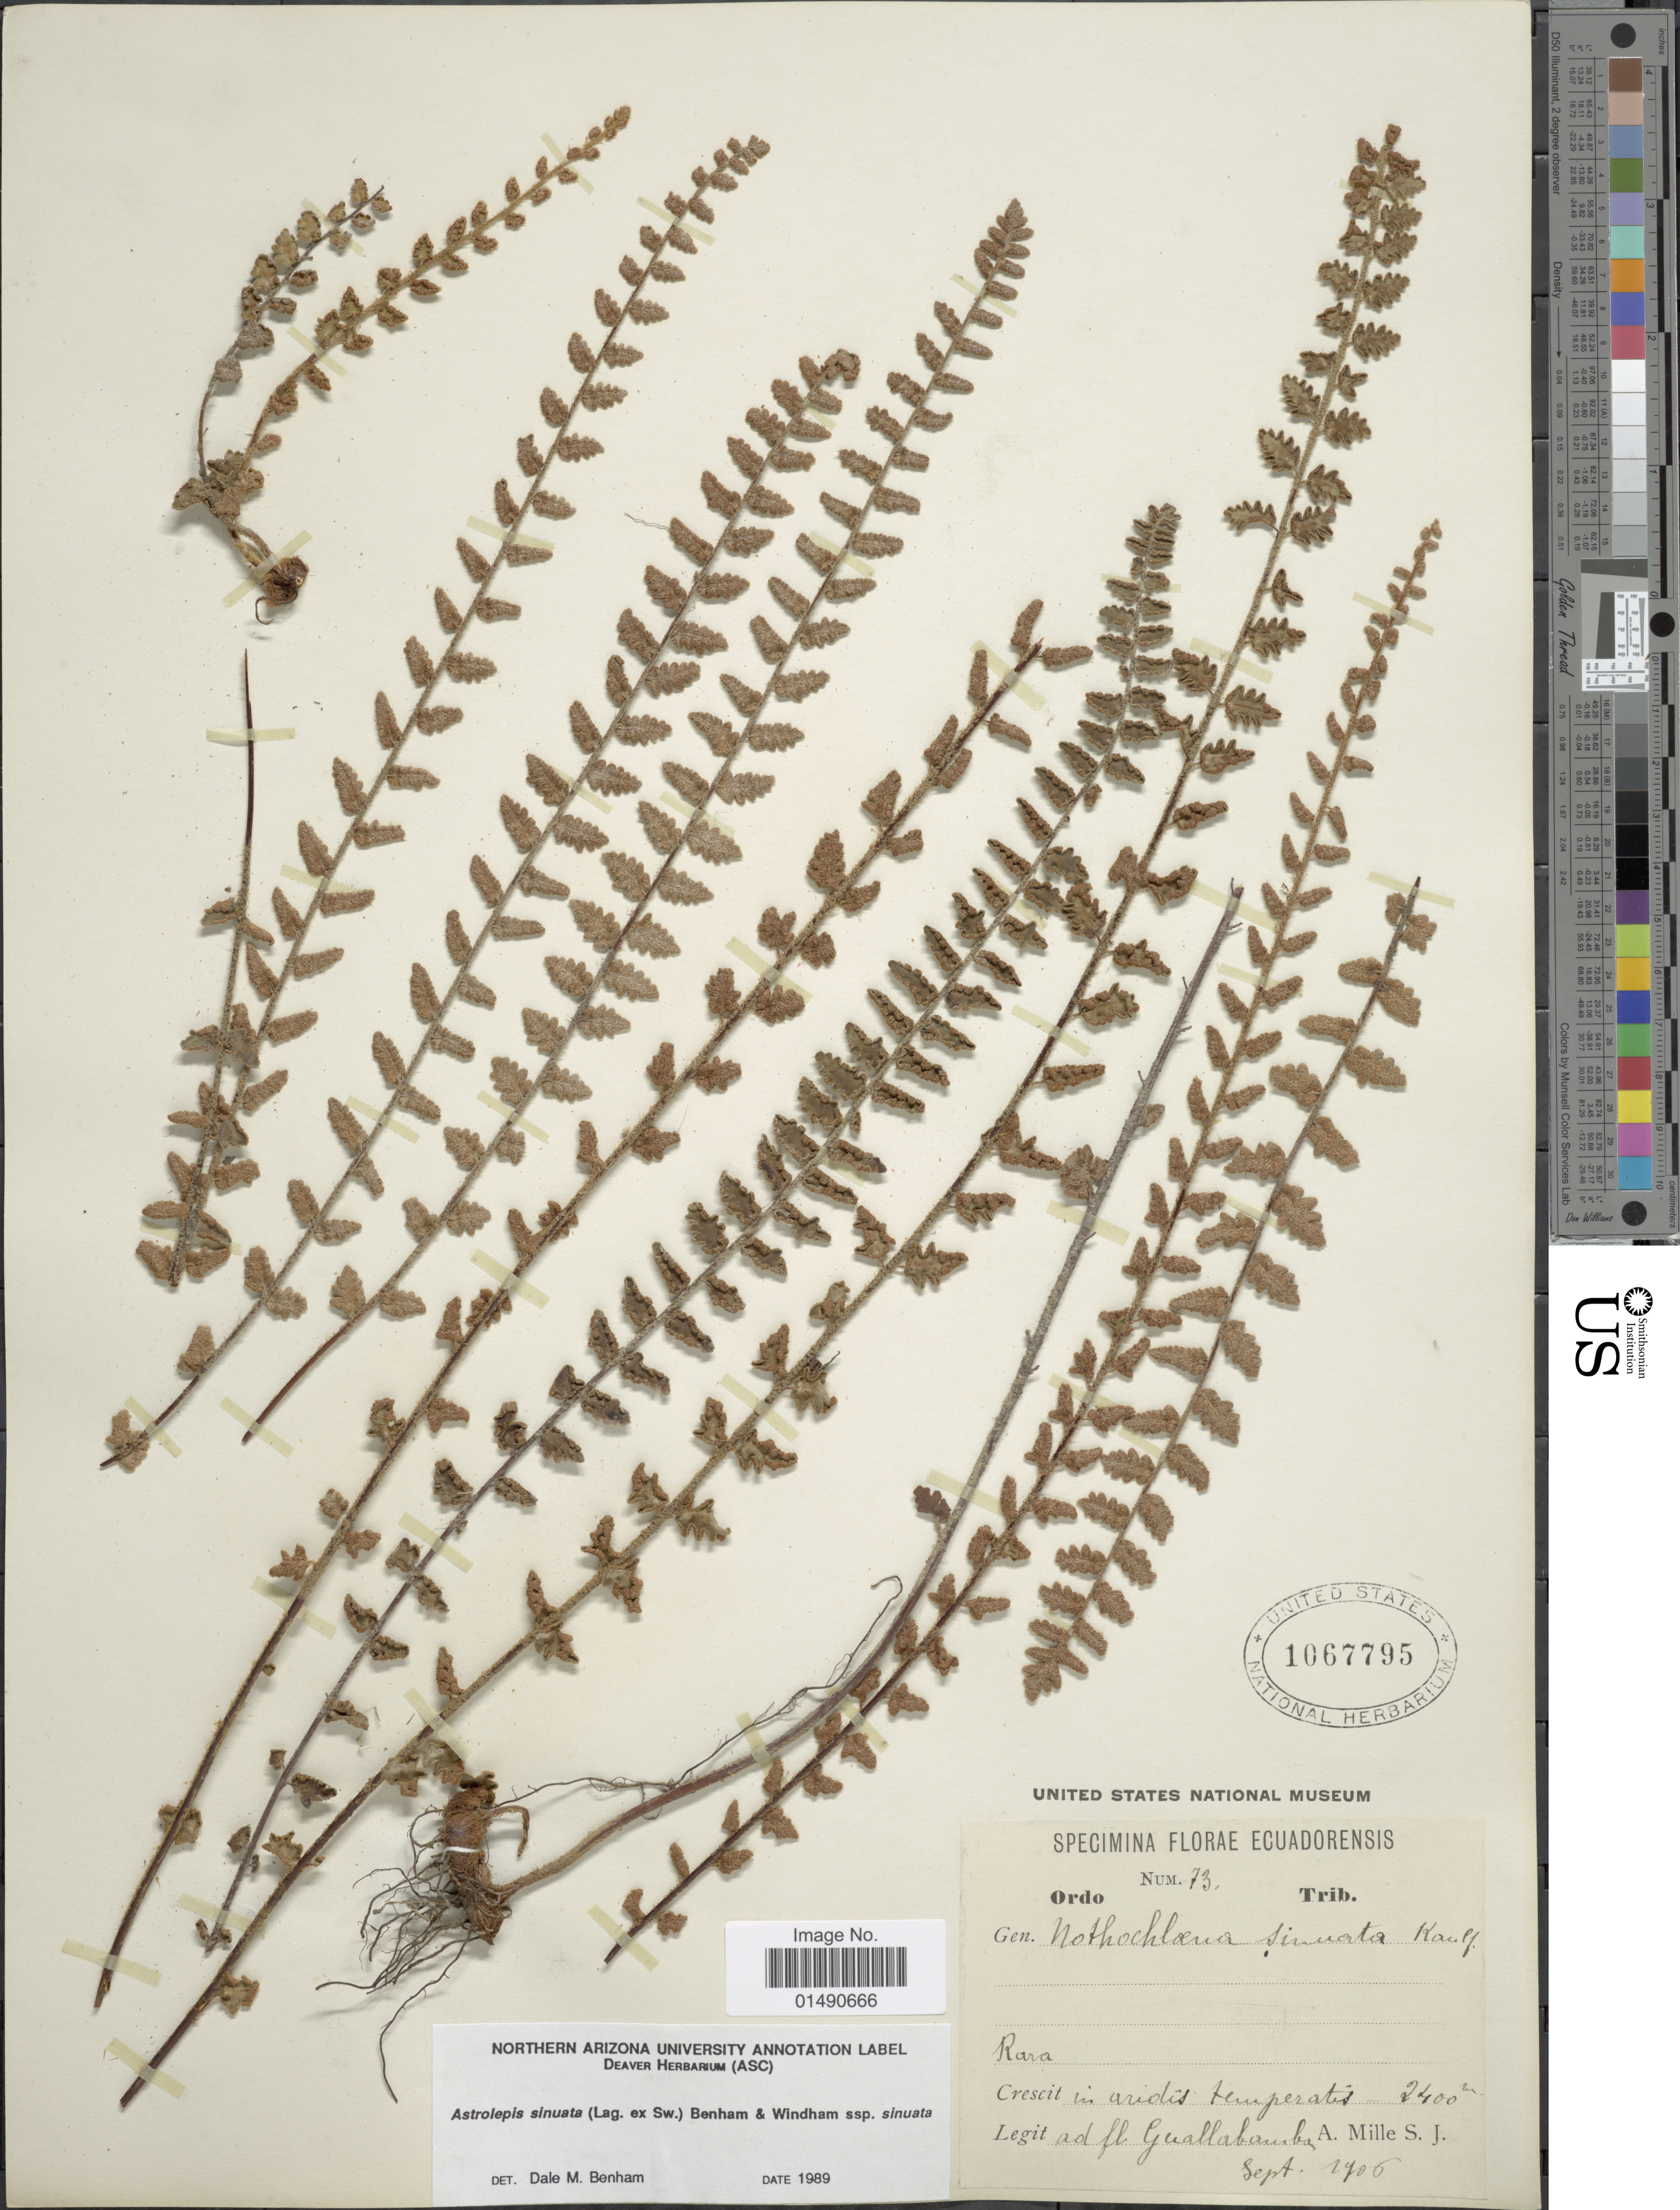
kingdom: Plantae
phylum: Tracheophyta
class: Polypodiopsida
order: Polypodiales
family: Pteridaceae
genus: Astrolepis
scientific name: Astrolepis sinuata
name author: (Lag. ex Sw.) D.M. Benham & Windham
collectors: A. Mille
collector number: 73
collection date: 1906-09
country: Ecuador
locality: In aridis Temperates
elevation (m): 2400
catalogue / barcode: US 1067795